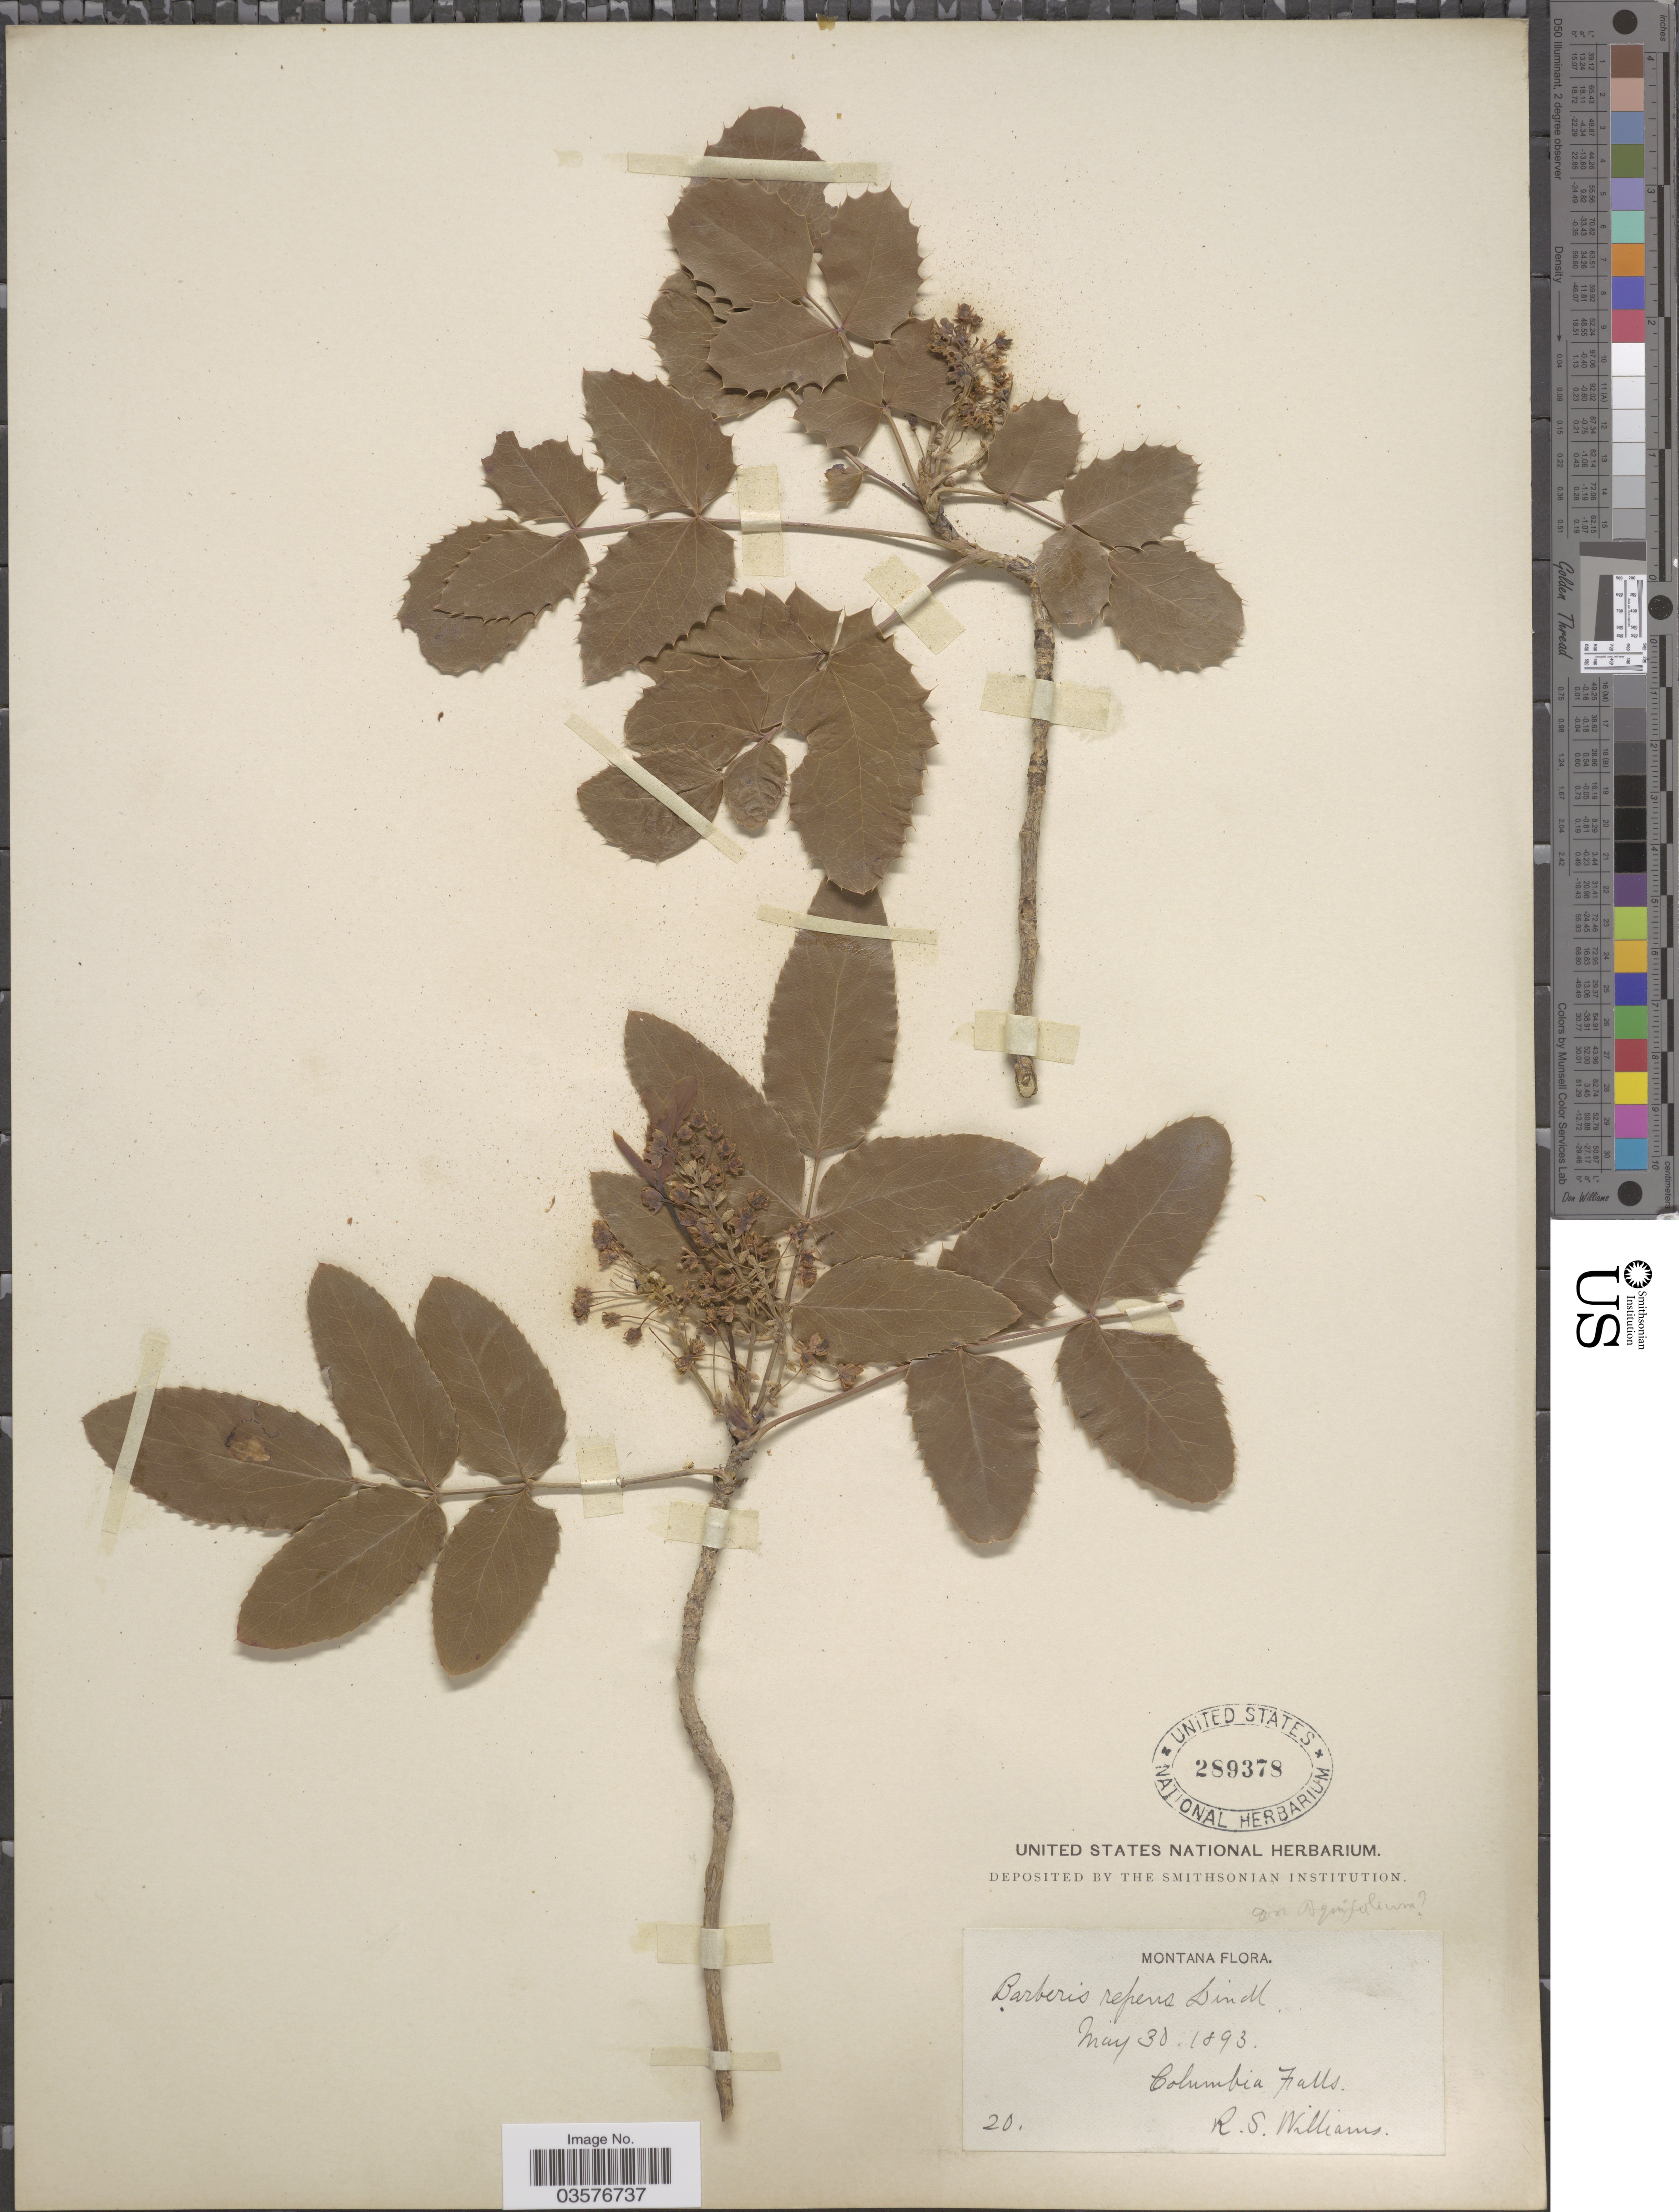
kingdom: Plantae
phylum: Tracheophyta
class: Magnoliopsida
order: Ranunculales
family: Berberidaceae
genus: Mahonia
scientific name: Mahonia repens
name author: (Lindl.) G. Don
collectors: R. S. Williams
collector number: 20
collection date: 1893-05-30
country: United States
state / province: Montana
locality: Columbia Falls.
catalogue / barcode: US 289378